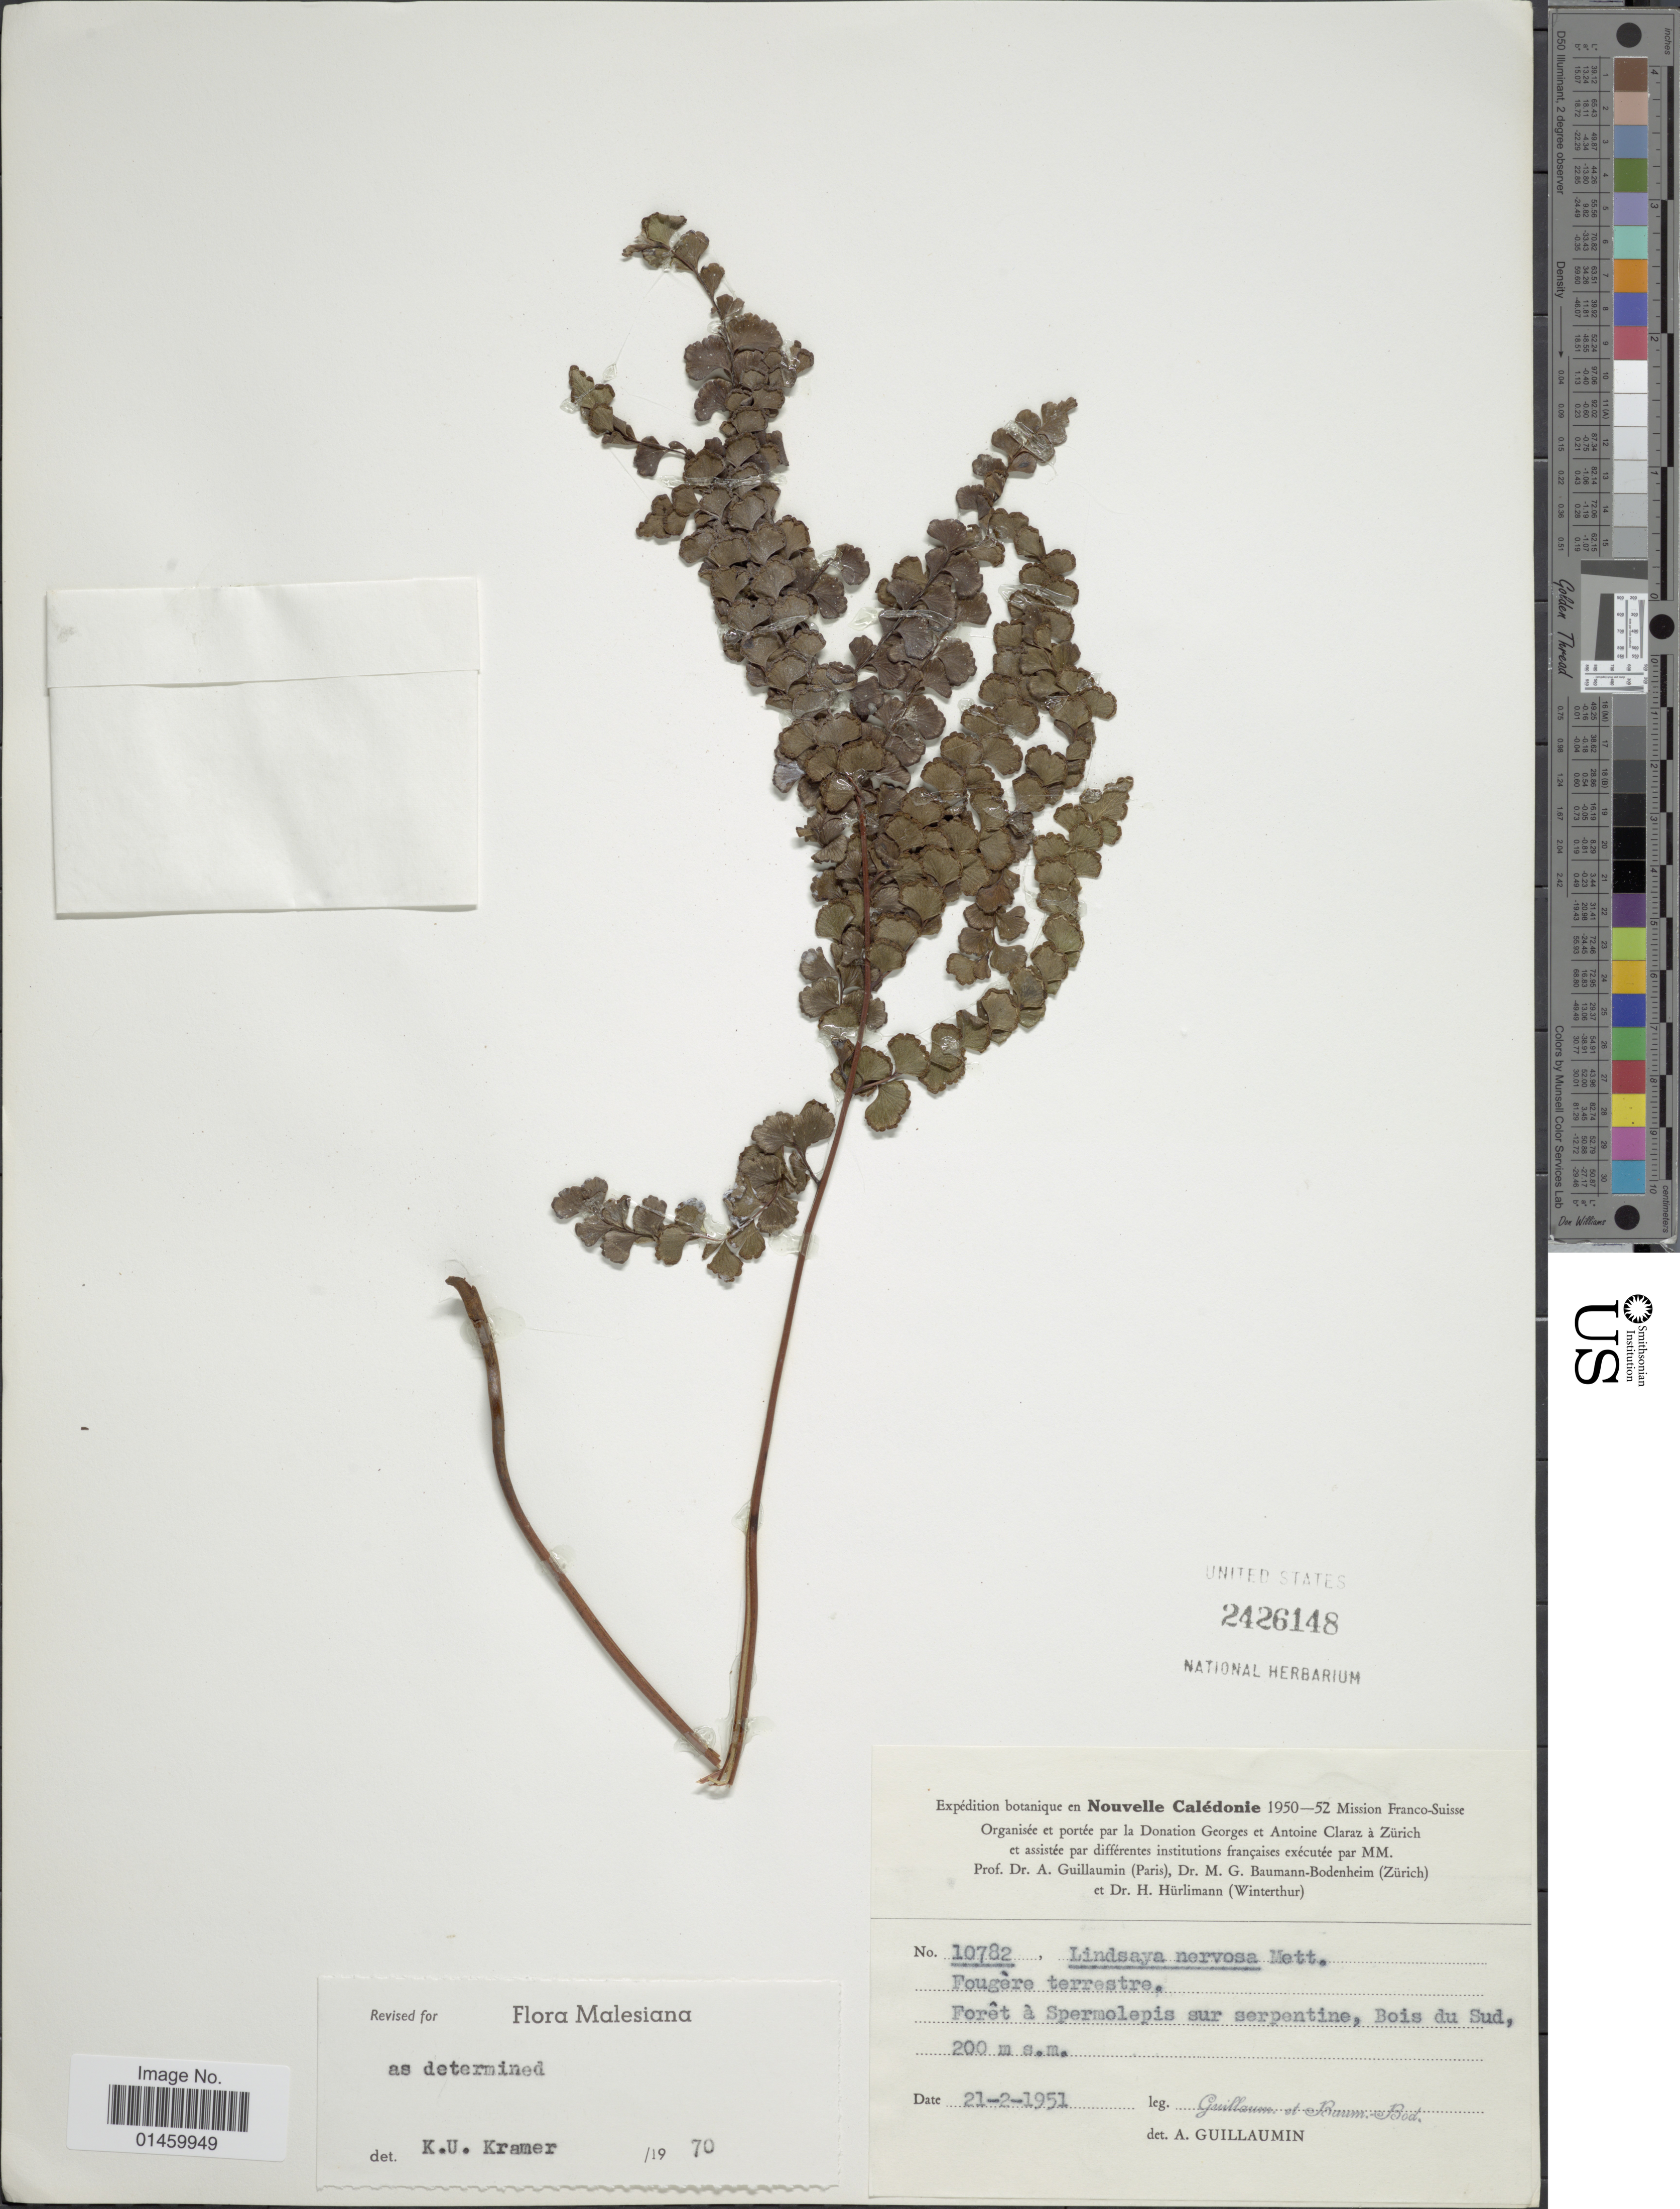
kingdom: Plantae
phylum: Tracheophyta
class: Polypodiopsida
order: Polypodiales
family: Lindsaeaceae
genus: Lindsaea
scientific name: Lindsaea nervosa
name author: Mett.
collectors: A. Guillaumin & M. G. Baumann-Bodenheim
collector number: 10782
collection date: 1951-02-21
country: New Caledonia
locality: Nouvelle Caledonie. Forey a Spermolepis sur serpentine, Bois du Sud.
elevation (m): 200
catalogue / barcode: US 2426148